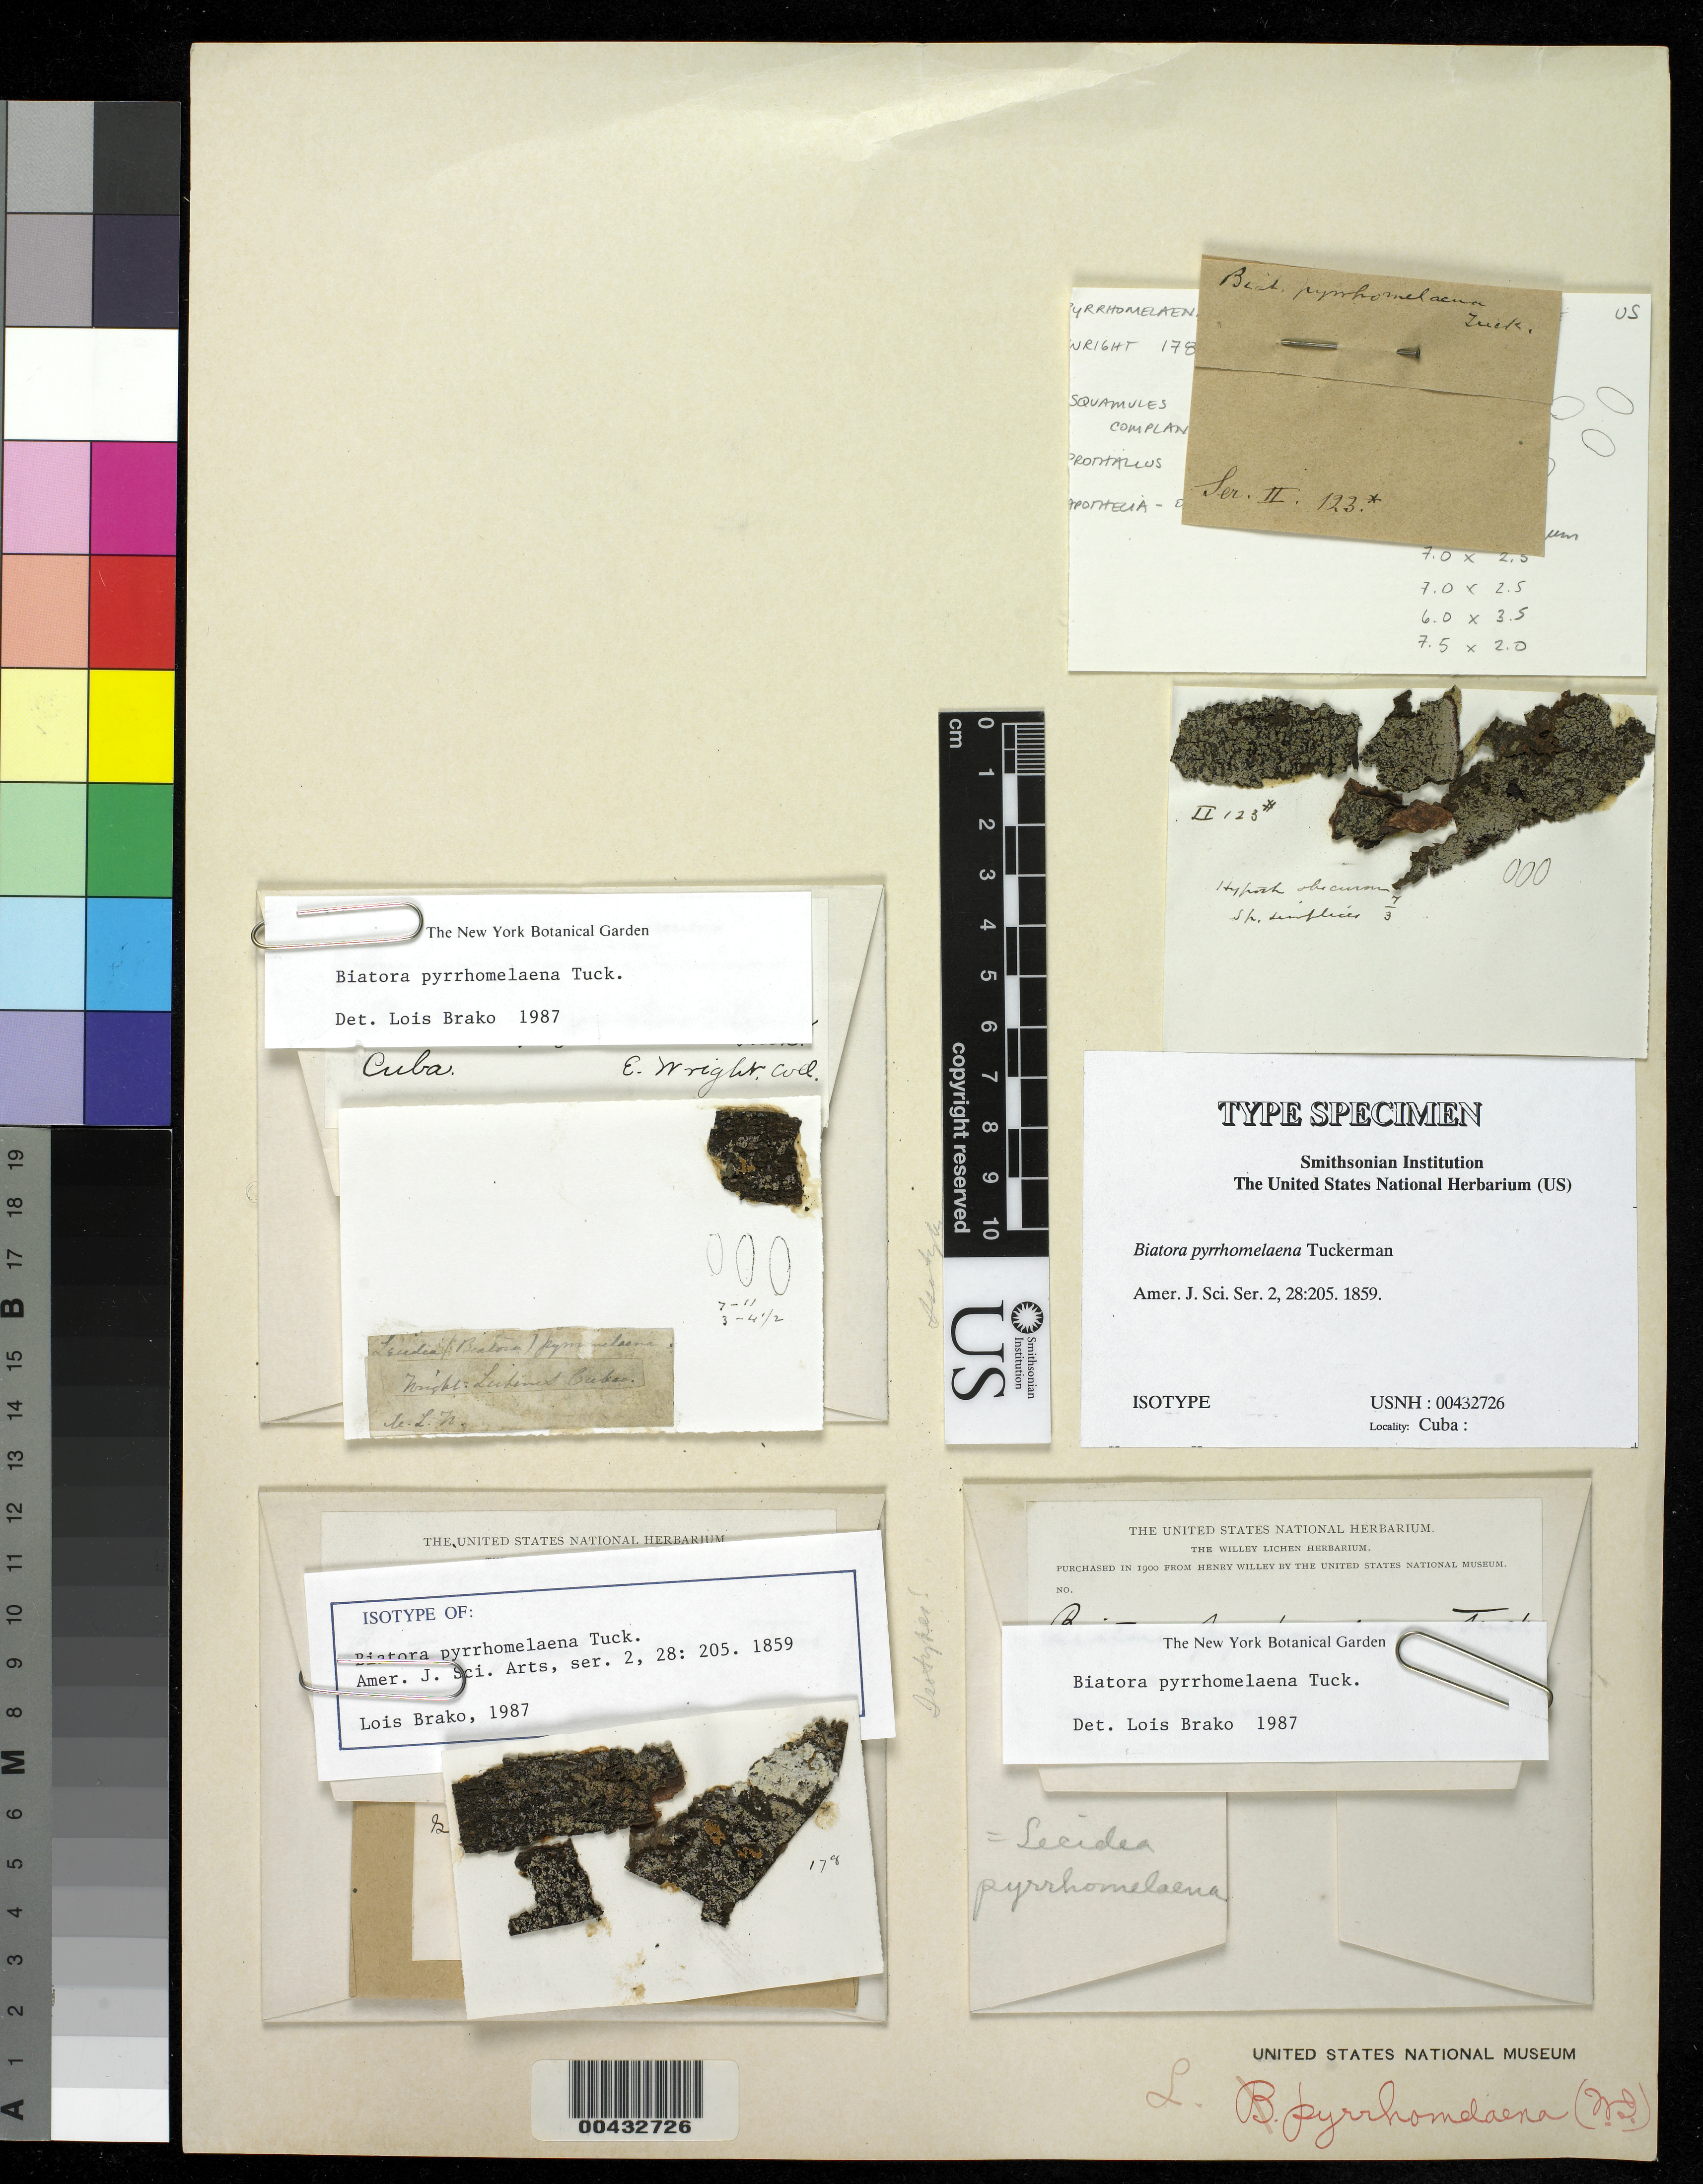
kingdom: Fungi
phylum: Ascomycota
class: Lecanoromycetes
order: Lecanorales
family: Ramalinaceae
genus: Biatora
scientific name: Biatora pyrrhomelaena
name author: Tuck.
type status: Isotype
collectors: C. Wright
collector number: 178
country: Cuba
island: Greater Antilles